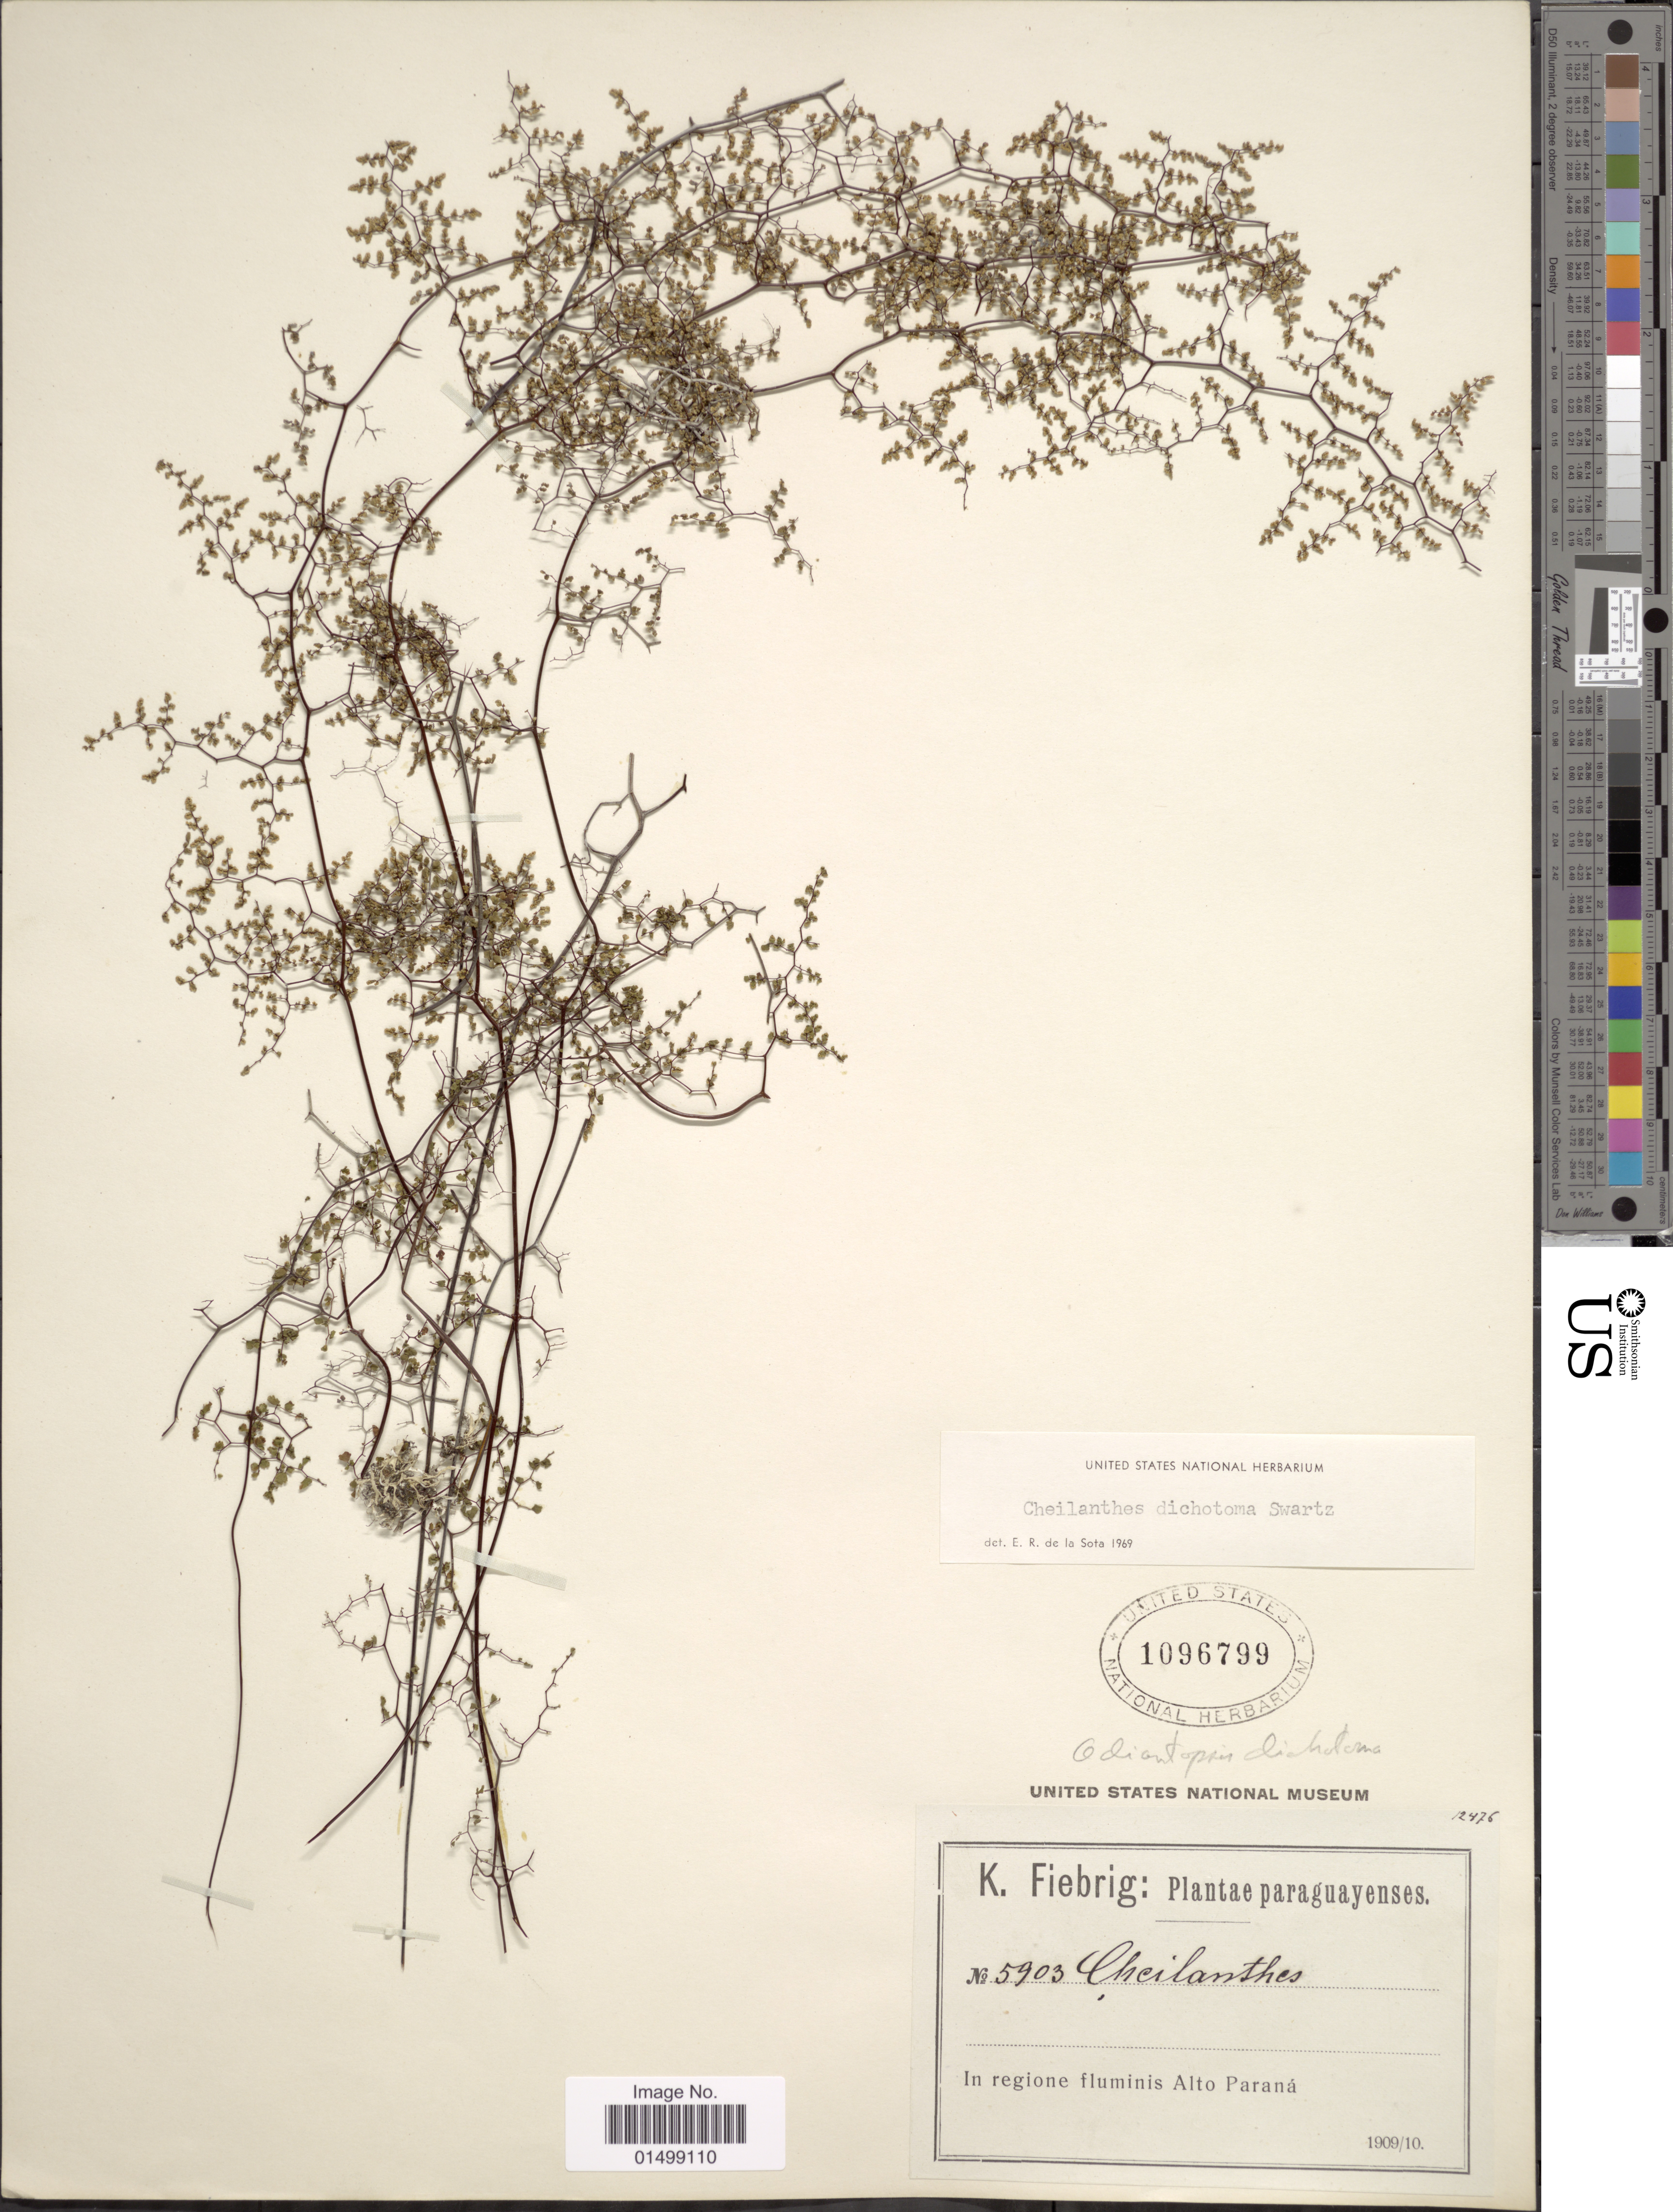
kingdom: Plantae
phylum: Tracheophyta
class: Polypodiopsida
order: Polypodiales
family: Pteridaceae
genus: Cheilanthes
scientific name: Cheilanthes dichotoma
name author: (Cav.) Sw.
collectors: K. Fiebrig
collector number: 5903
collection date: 1909/1910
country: Paraguay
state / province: Alto Parana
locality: In regione fluminis.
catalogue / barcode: US 1096799